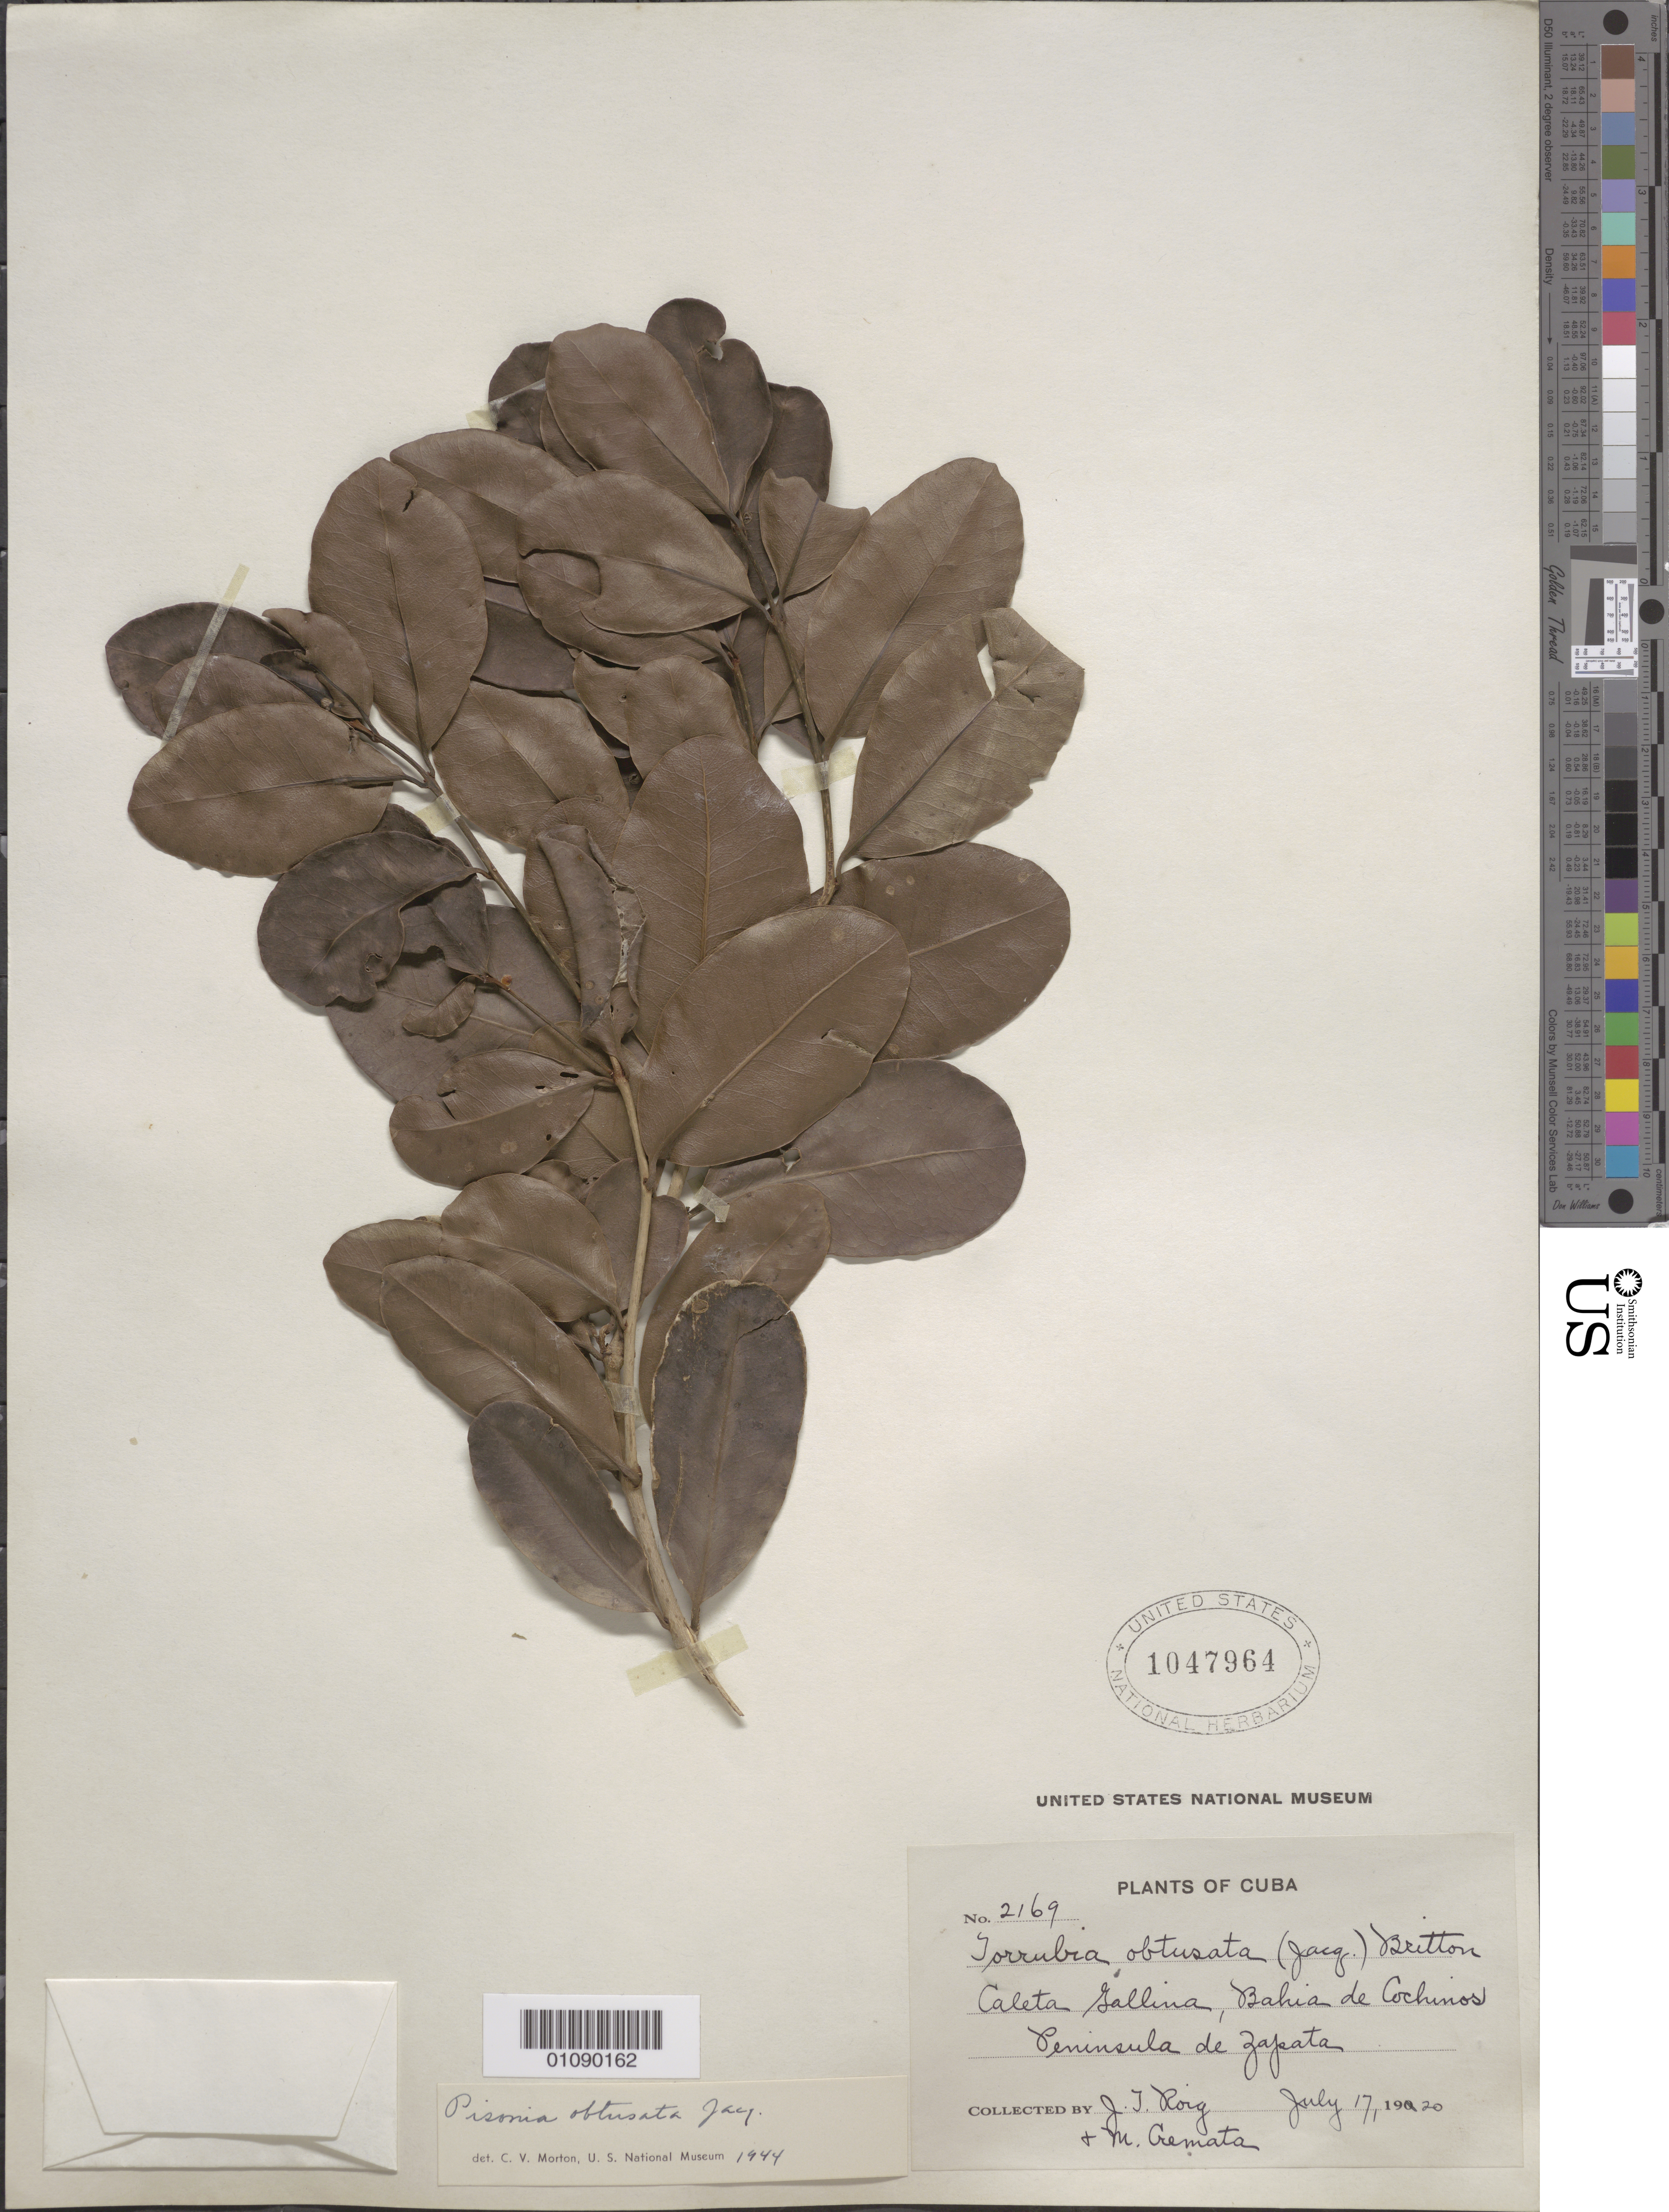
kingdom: Plantae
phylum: Tracheophyta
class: Magnoliopsida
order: Caryophyllales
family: Nyctaginaceae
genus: Guapira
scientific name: Guapira obtusata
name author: (Jacq.) Little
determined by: Strong, Mark T., (BOT), Smithsonian Institution - National Museum of Natural History (UNITED STATES)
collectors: J. Roig & M. Gemata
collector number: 2169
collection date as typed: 17 Jul 1920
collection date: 1920-07-17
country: Cuba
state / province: Matanzas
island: Cuba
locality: Peninsula de Zapata, Bahia de Cochinos, Caleta Sallina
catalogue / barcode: US 1047964